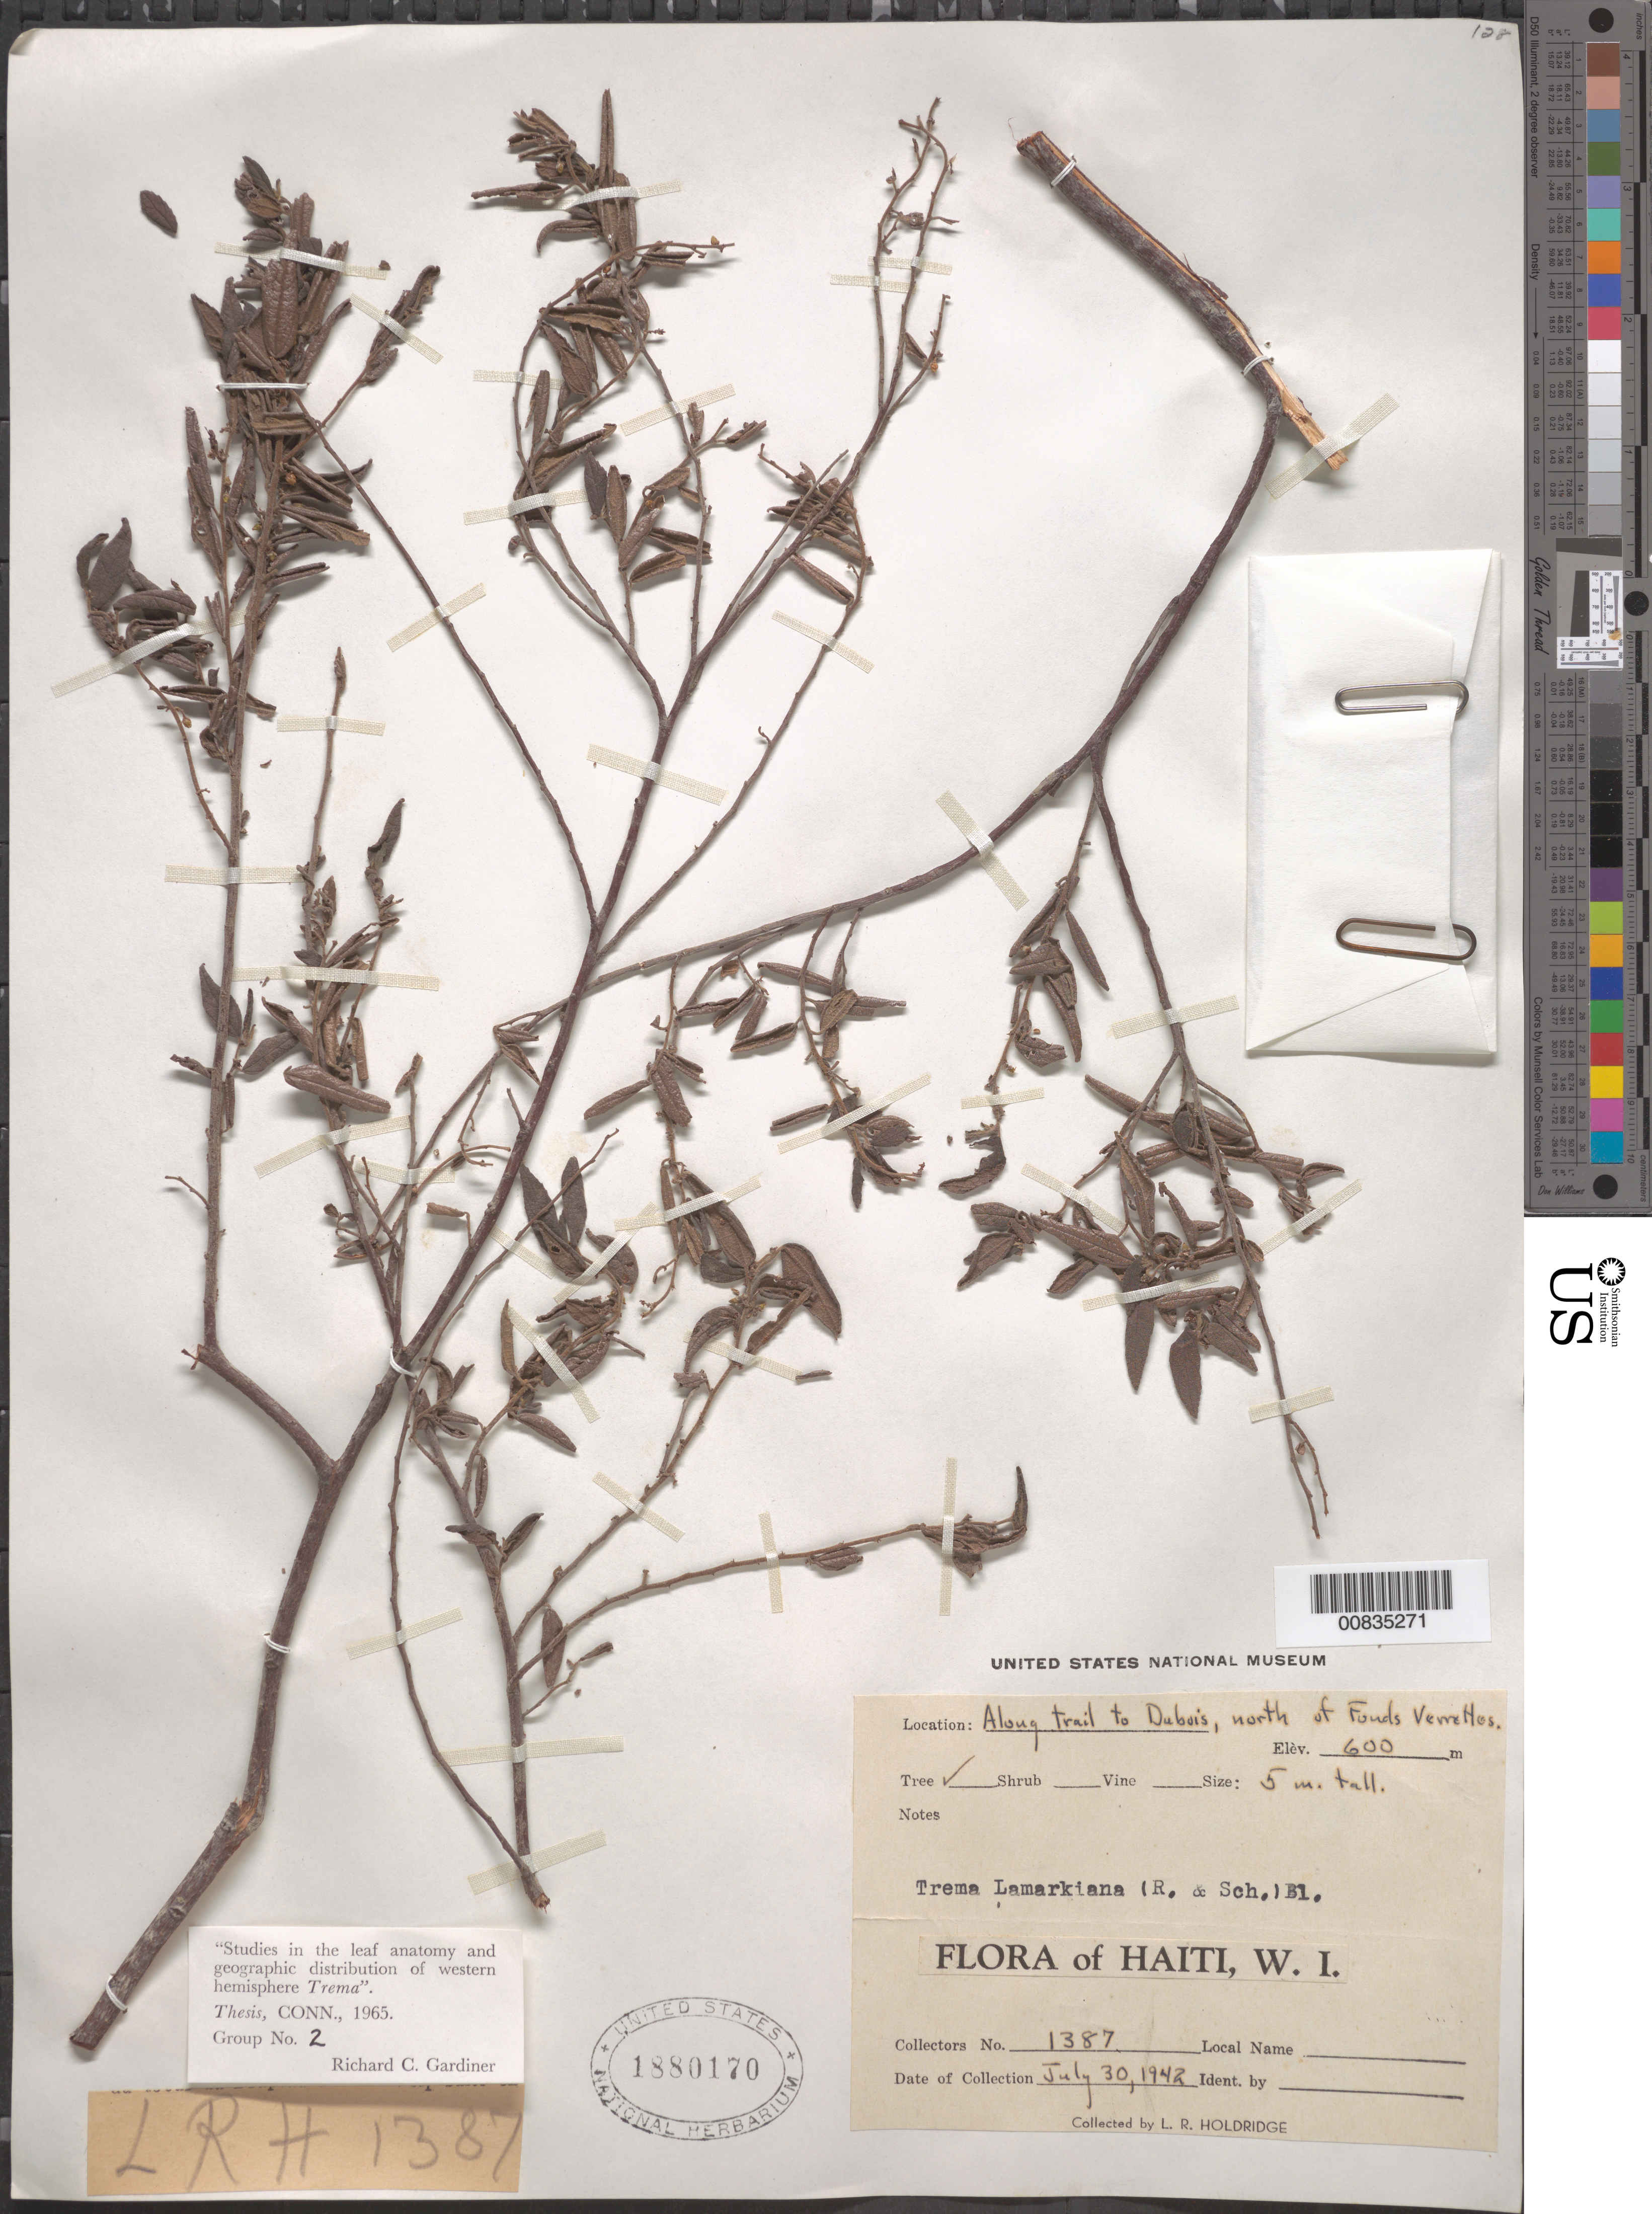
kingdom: Plantae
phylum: Tracheophyta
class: Magnoliopsida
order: Rosales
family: Cannabaceae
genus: Trema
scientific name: Trema lamarckianum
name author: (Schult.) Blume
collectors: L. Holdridge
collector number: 1387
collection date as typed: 30 Jul 1942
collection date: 1942-07-30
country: Haiti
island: Hispaniola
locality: Along trail to "Dubois", north of Fonds Verrettes.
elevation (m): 600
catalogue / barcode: US 1880170